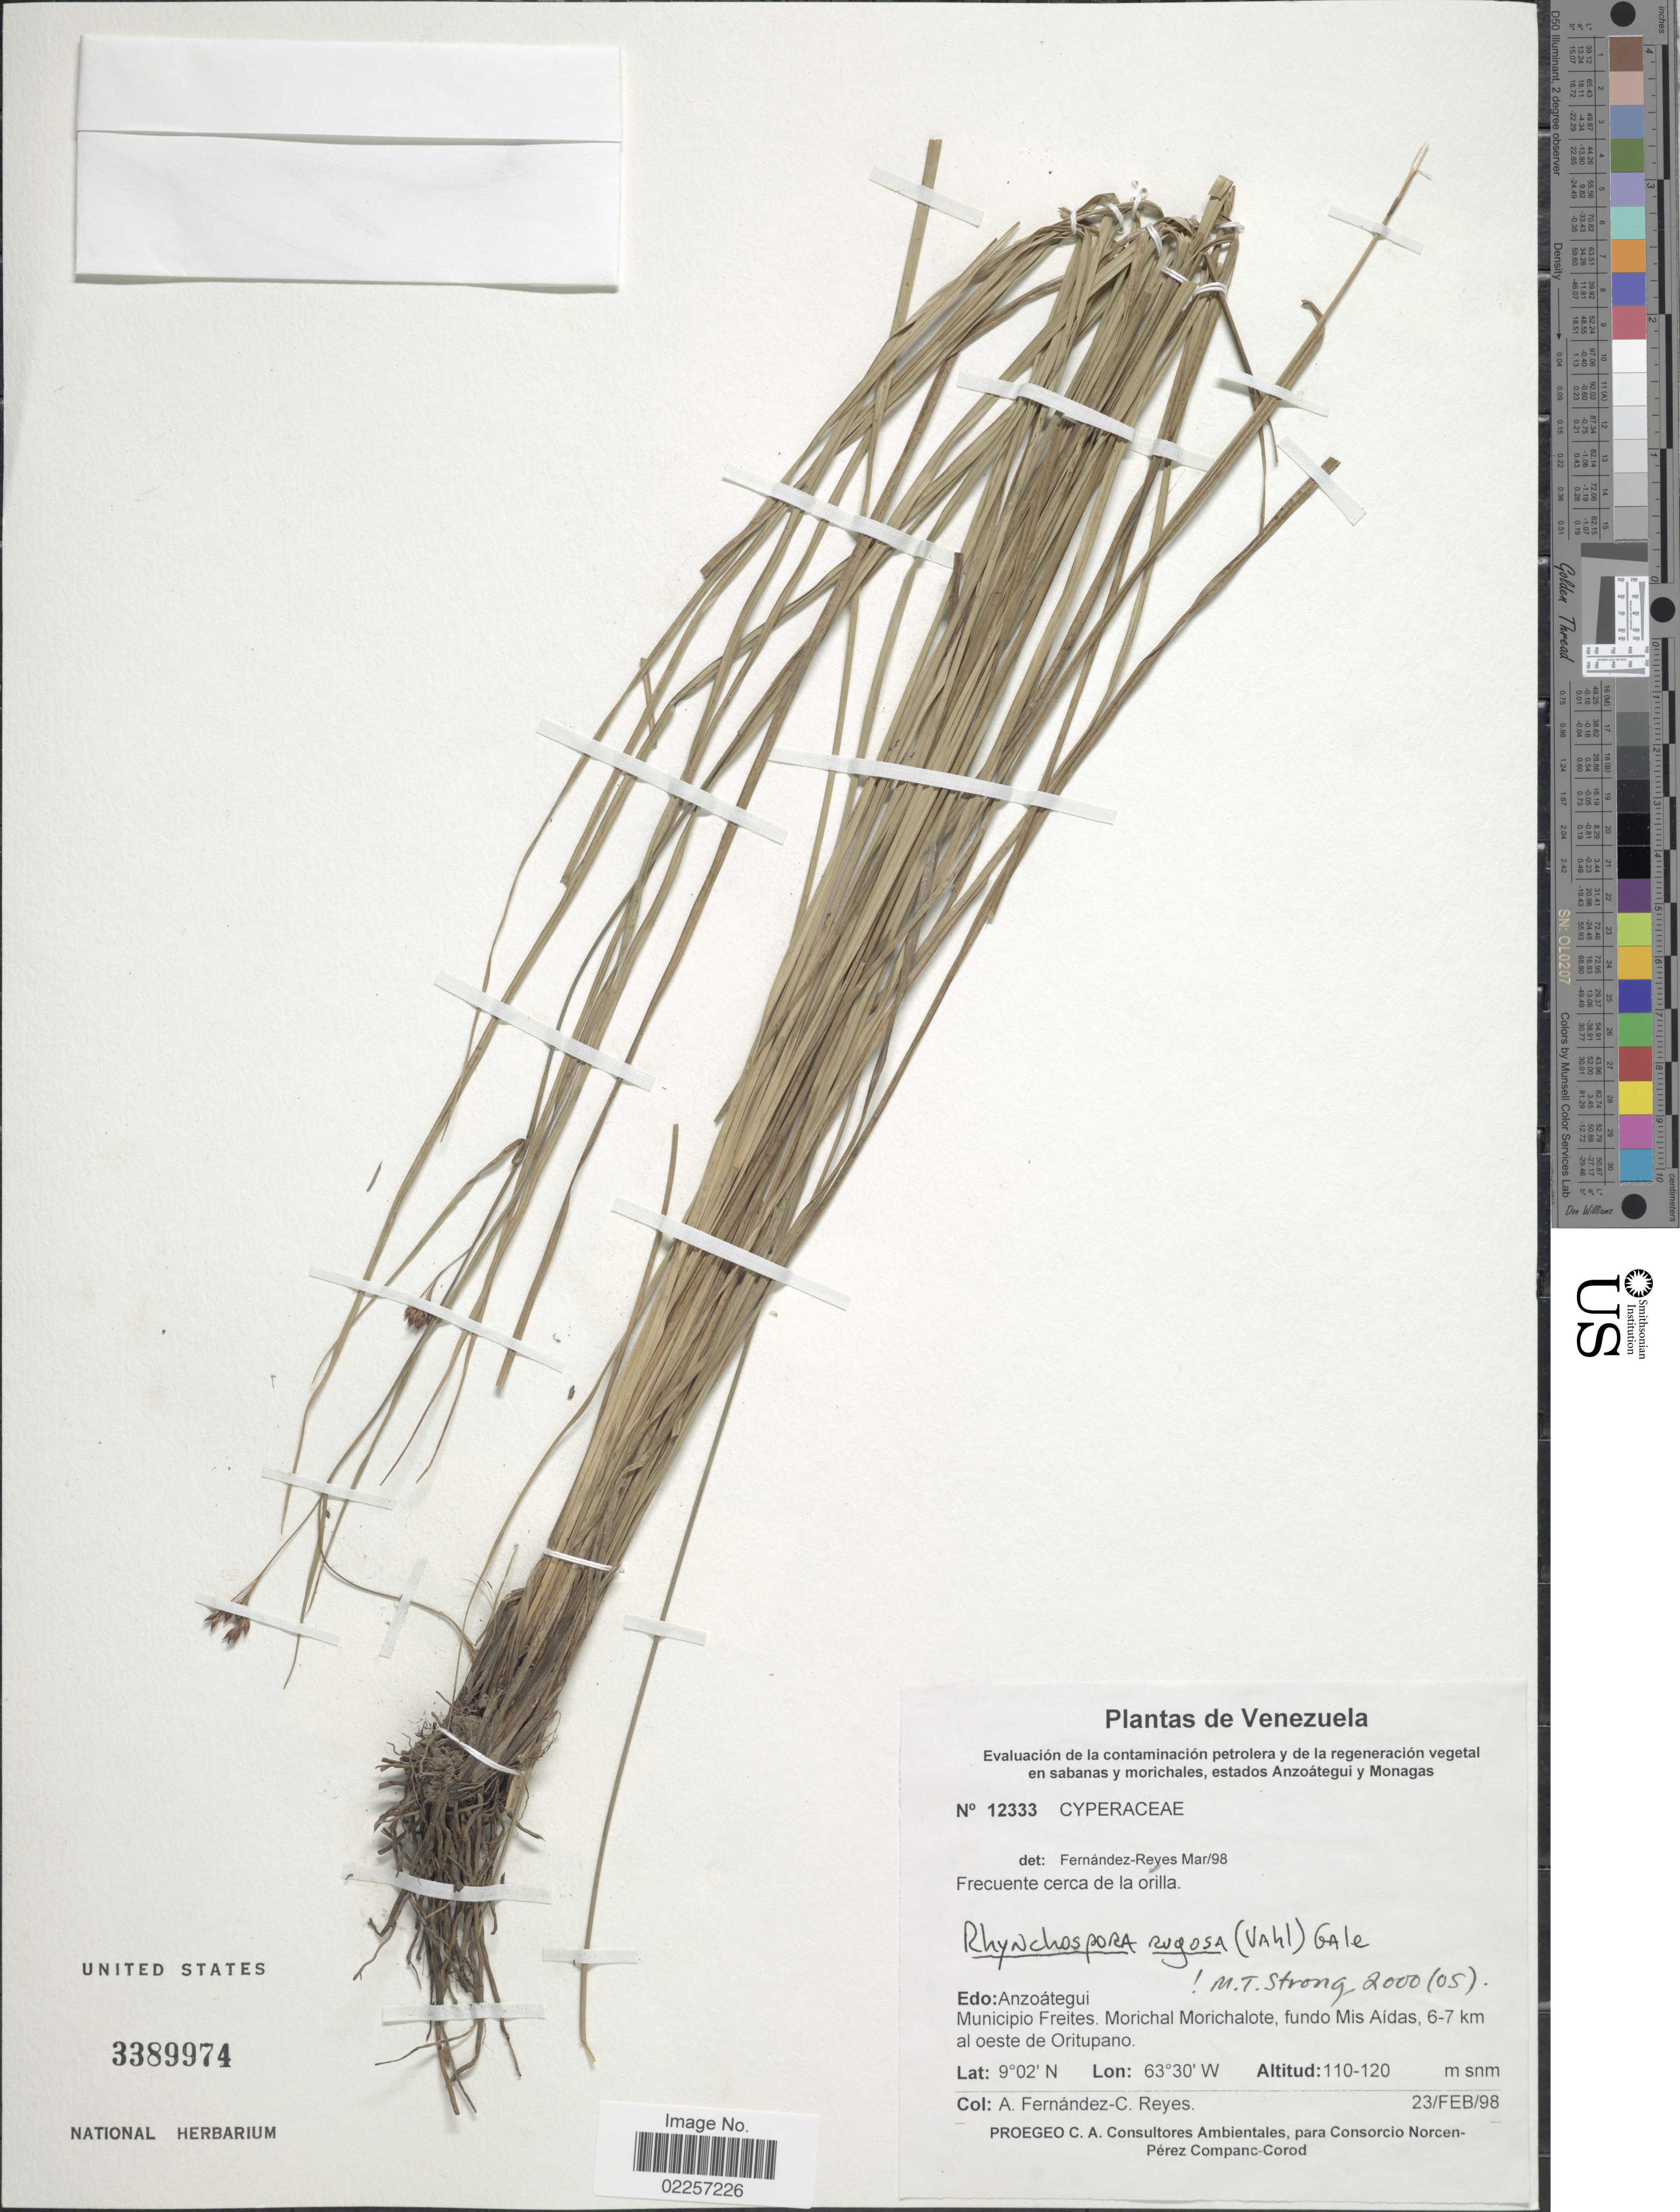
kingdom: Plantae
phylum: Tracheophyta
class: Liliopsida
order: Poales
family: Cyperaceae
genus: Rhynchospora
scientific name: Rhynchospora rugosa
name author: (Vahl) Gale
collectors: A. Fernández & C. Reyes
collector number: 123333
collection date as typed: Transcribed d/m/y: 23/2/98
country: Venezuela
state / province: Anzoategui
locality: Municipio Freites, Morichal Morchalote, funto Mis Aidas, 6-7 km al oeste de Oritupano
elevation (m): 110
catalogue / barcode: US 3389974